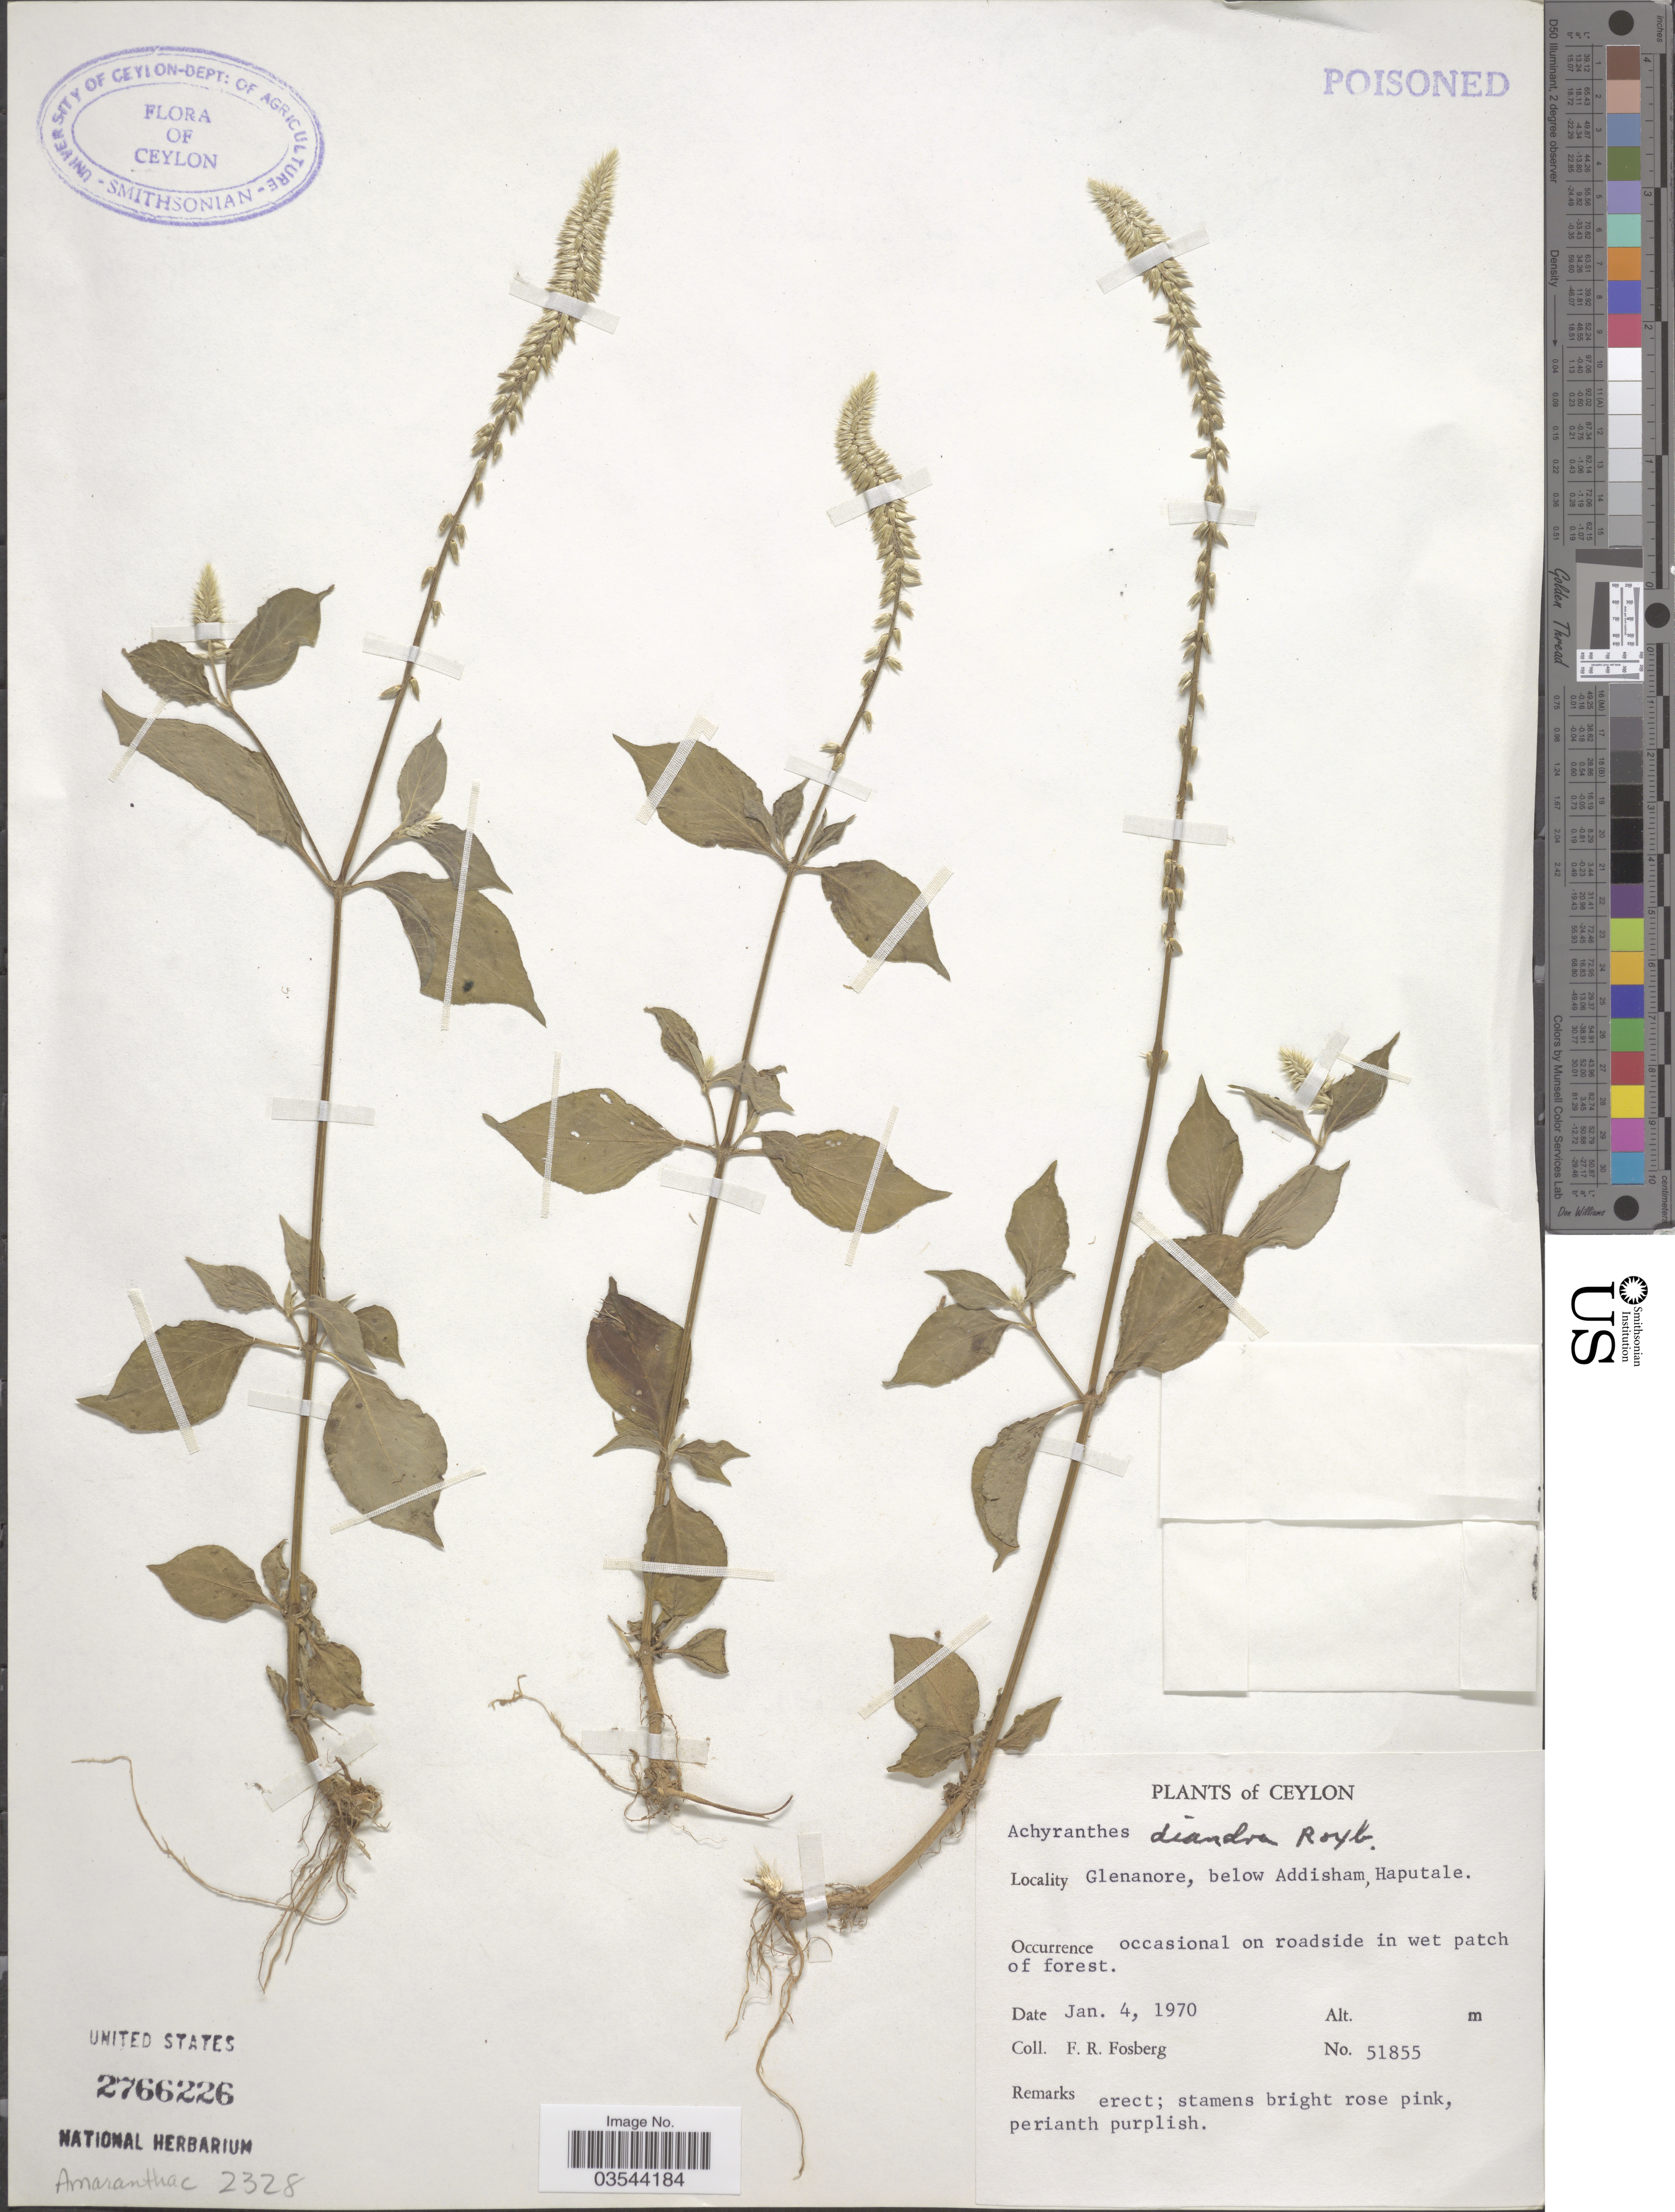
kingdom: Plantae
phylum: Tracheophyta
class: Magnoliopsida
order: Caryophyllales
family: Amaranthaceae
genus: Achyranthes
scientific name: Achyranthes diandra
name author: Roxb.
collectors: F. R. Fosberg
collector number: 51855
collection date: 1970-01-04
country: Sri Lanka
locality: Ceylon. Glenanore, below Addisham, Haputale.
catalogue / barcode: US 2766226